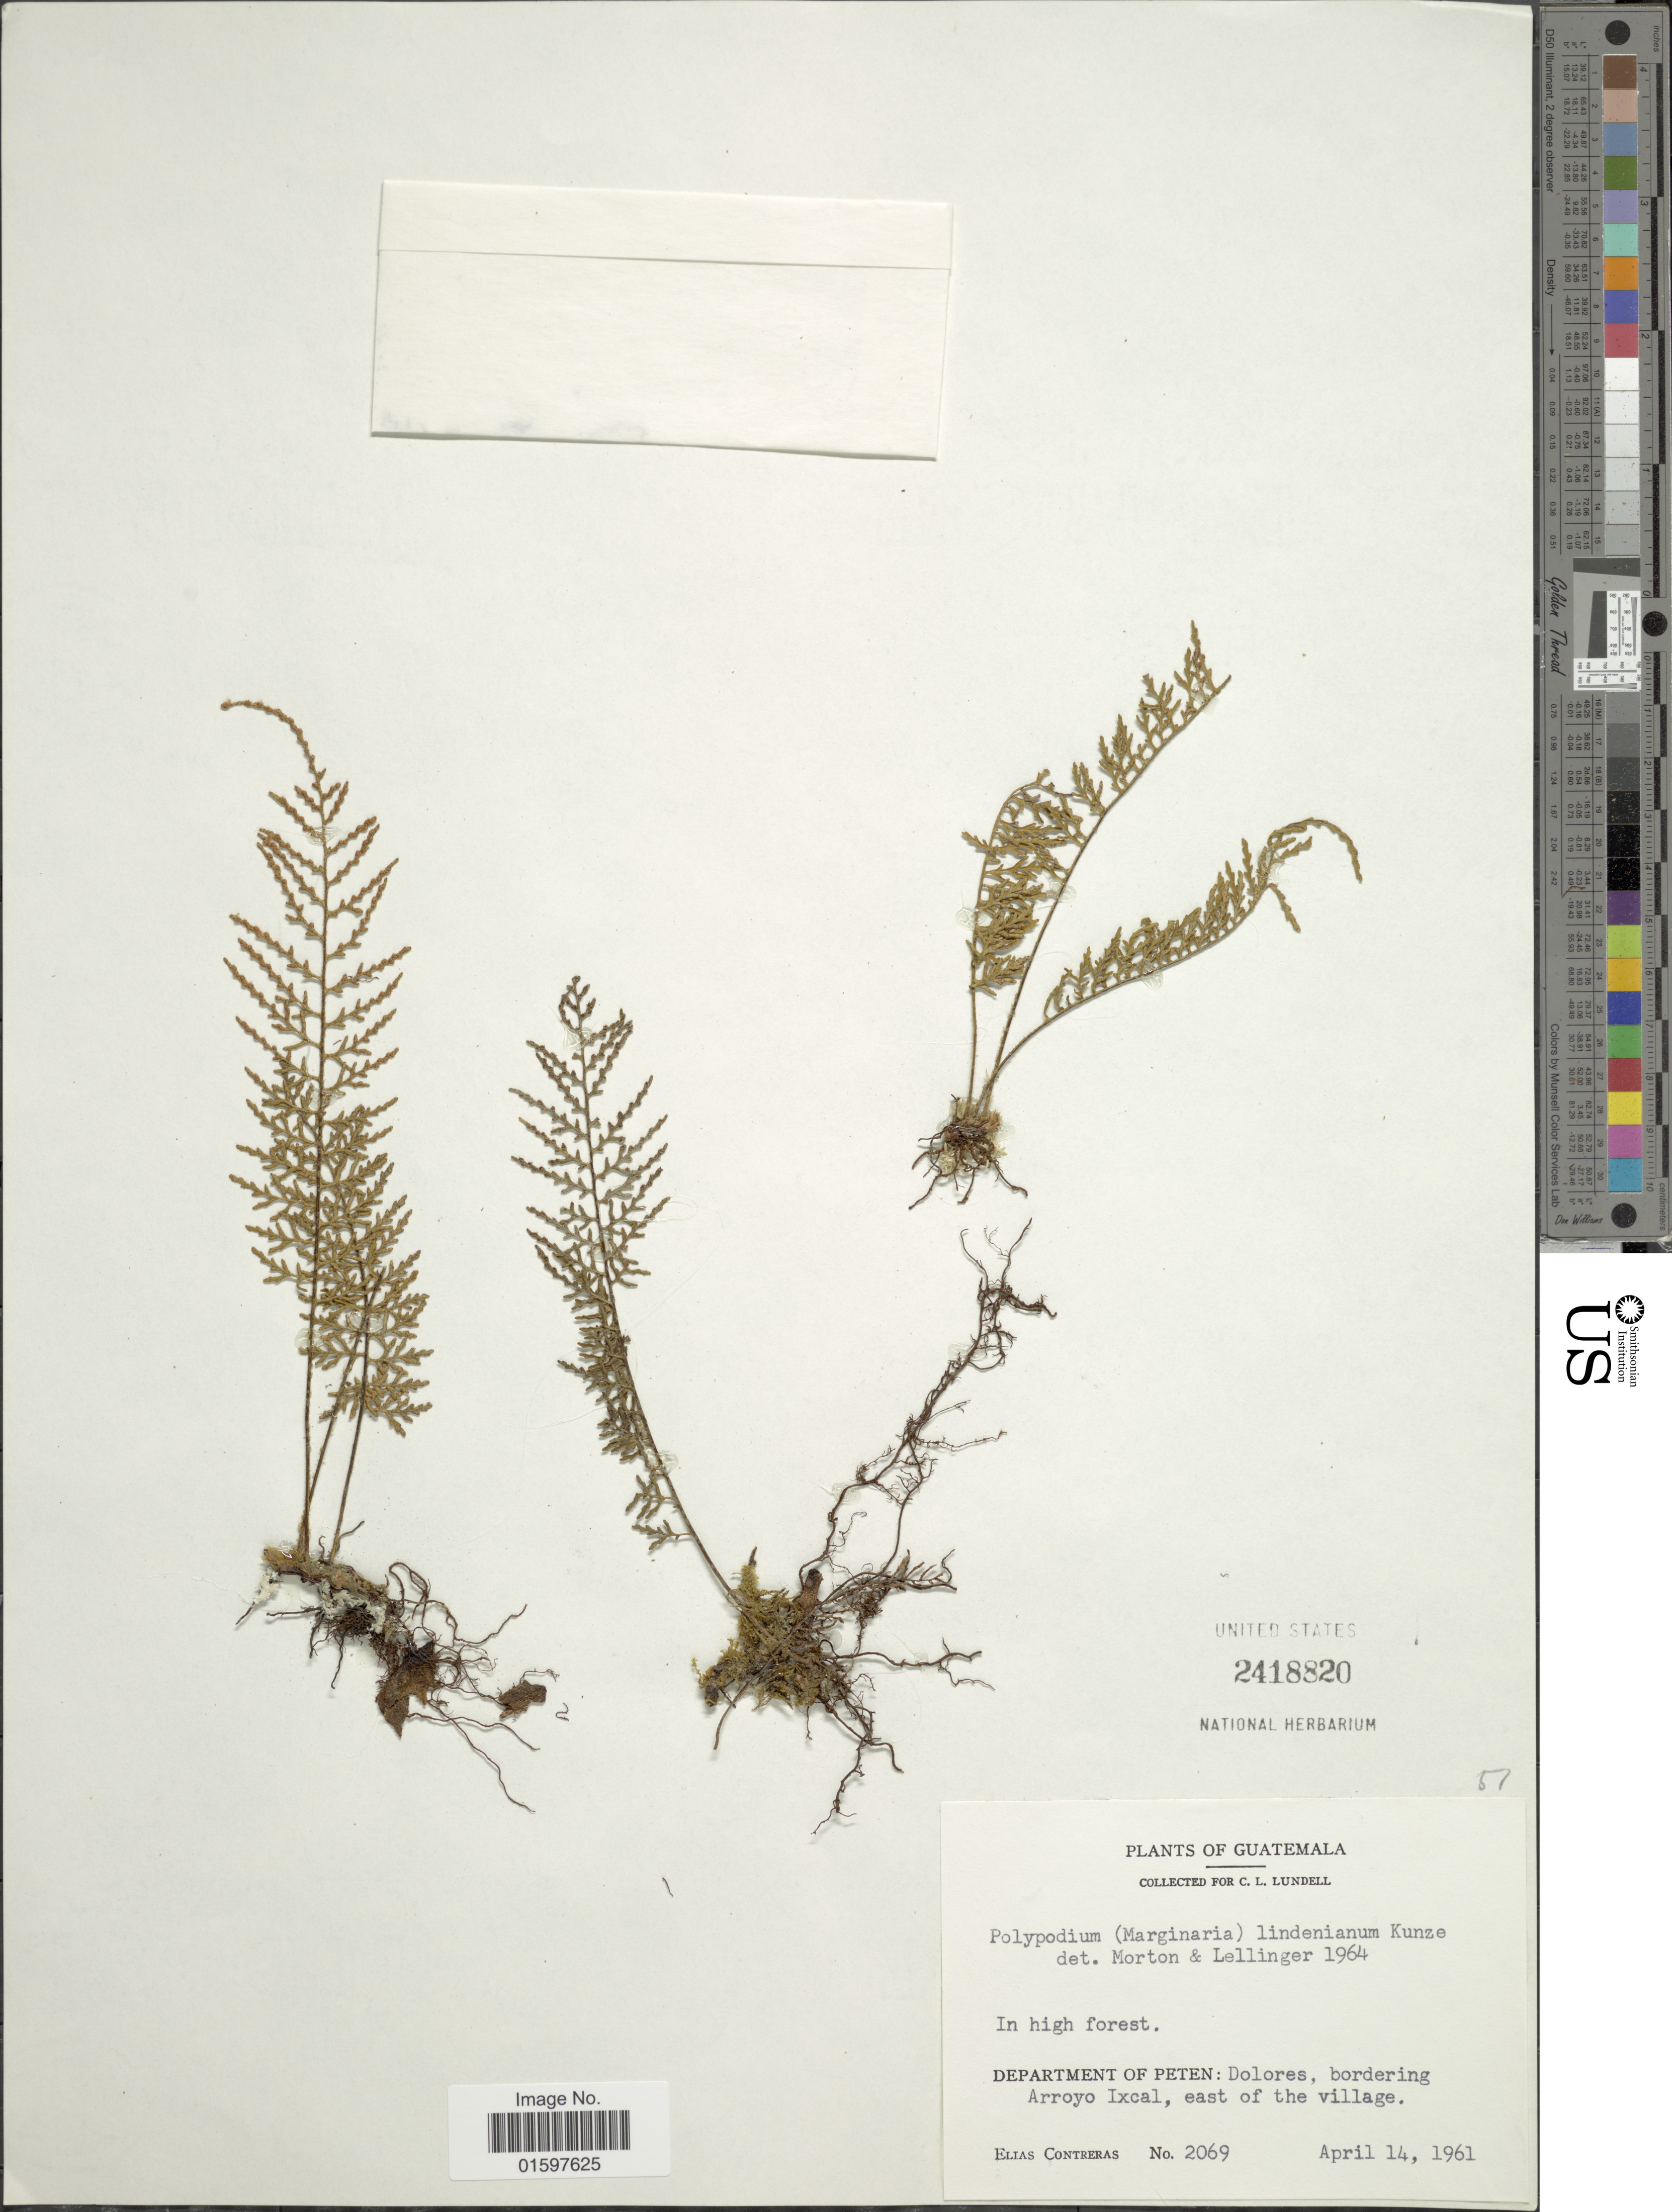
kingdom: Plantae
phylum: Tracheophyta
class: Polypodiopsida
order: Polypodiales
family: Polypodiaceae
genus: Pleopeltis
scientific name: Pleopeltis lindeniana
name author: (Kunze) A.R. Sm. & Tejero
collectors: E. Contreras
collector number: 2069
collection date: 1961-04-14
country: Guatemala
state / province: El Petén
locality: In high gorest, department of Peten: Dolores, bordering Arroyo Ixcal, east of the village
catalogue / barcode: US 2418820